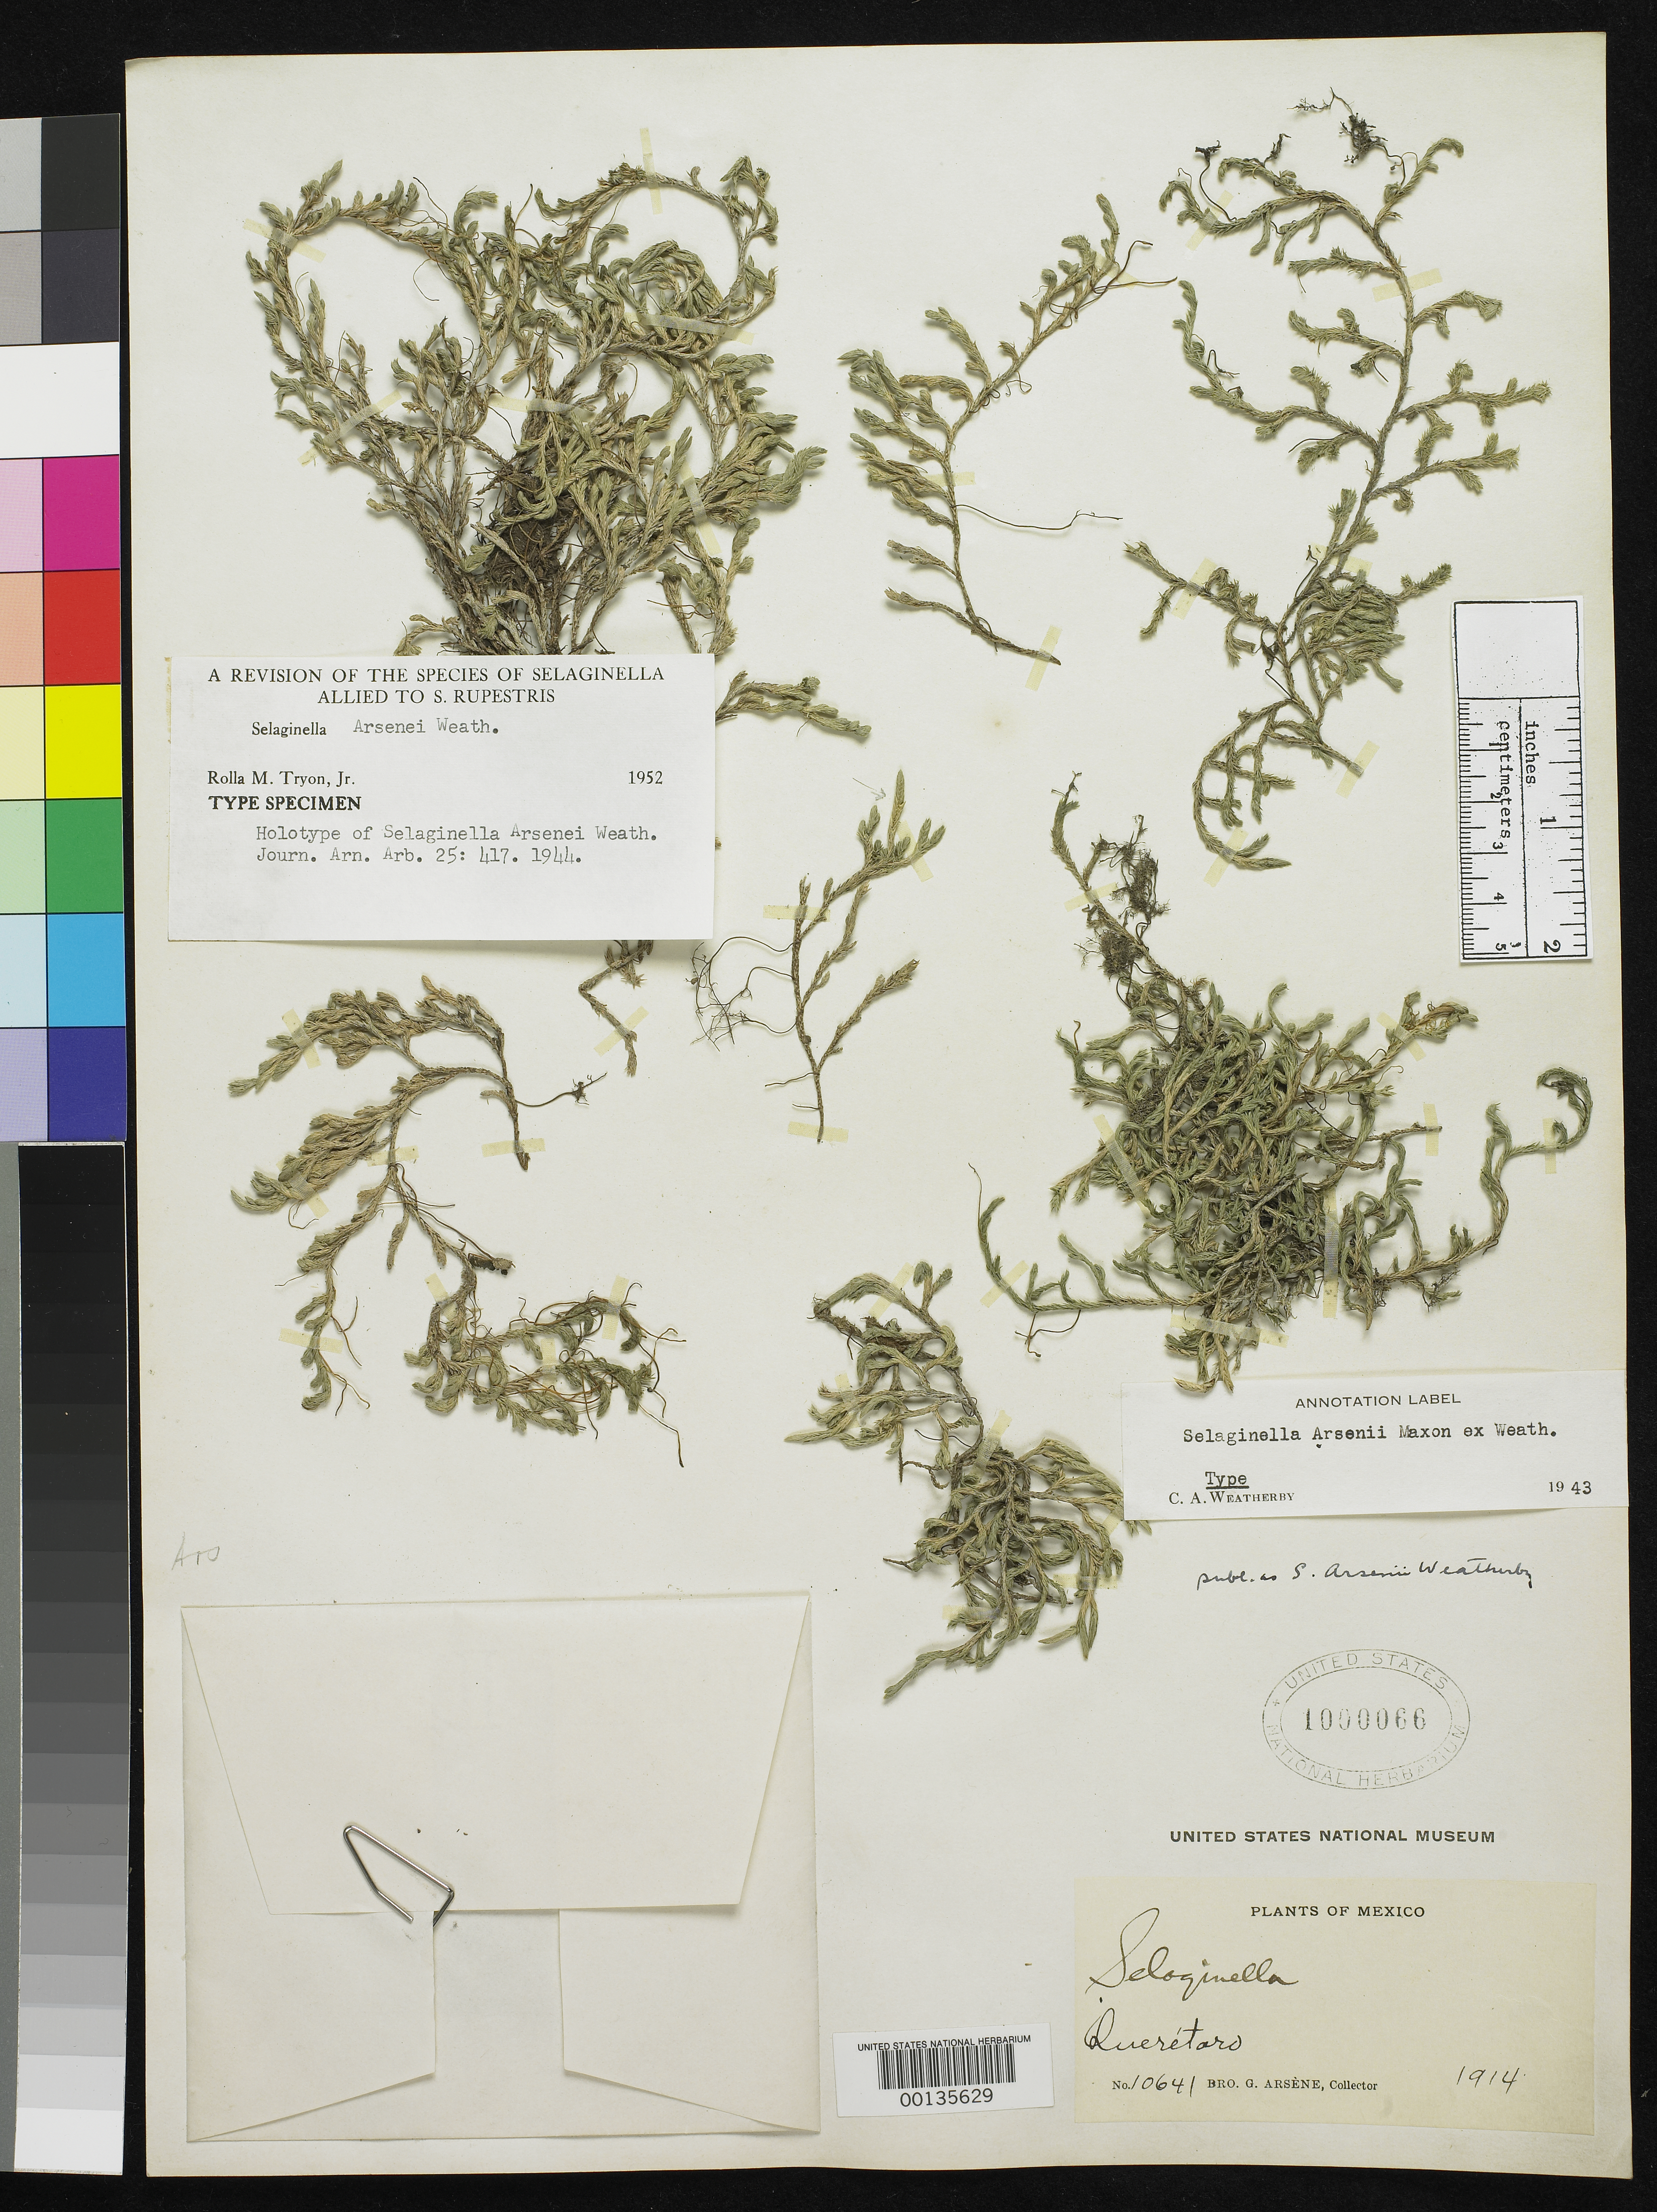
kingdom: Plantae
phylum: Tracheophyta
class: Lycopodiopsida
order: Selaginellales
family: Selaginellaceae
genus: Selaginella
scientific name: Selaginella arsenii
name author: Weath.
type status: Holotype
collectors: Bro. G. Arsène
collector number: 10641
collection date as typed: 1914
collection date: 1914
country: Mexico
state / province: Querétaro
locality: Queretoro.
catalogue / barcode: US 1000066